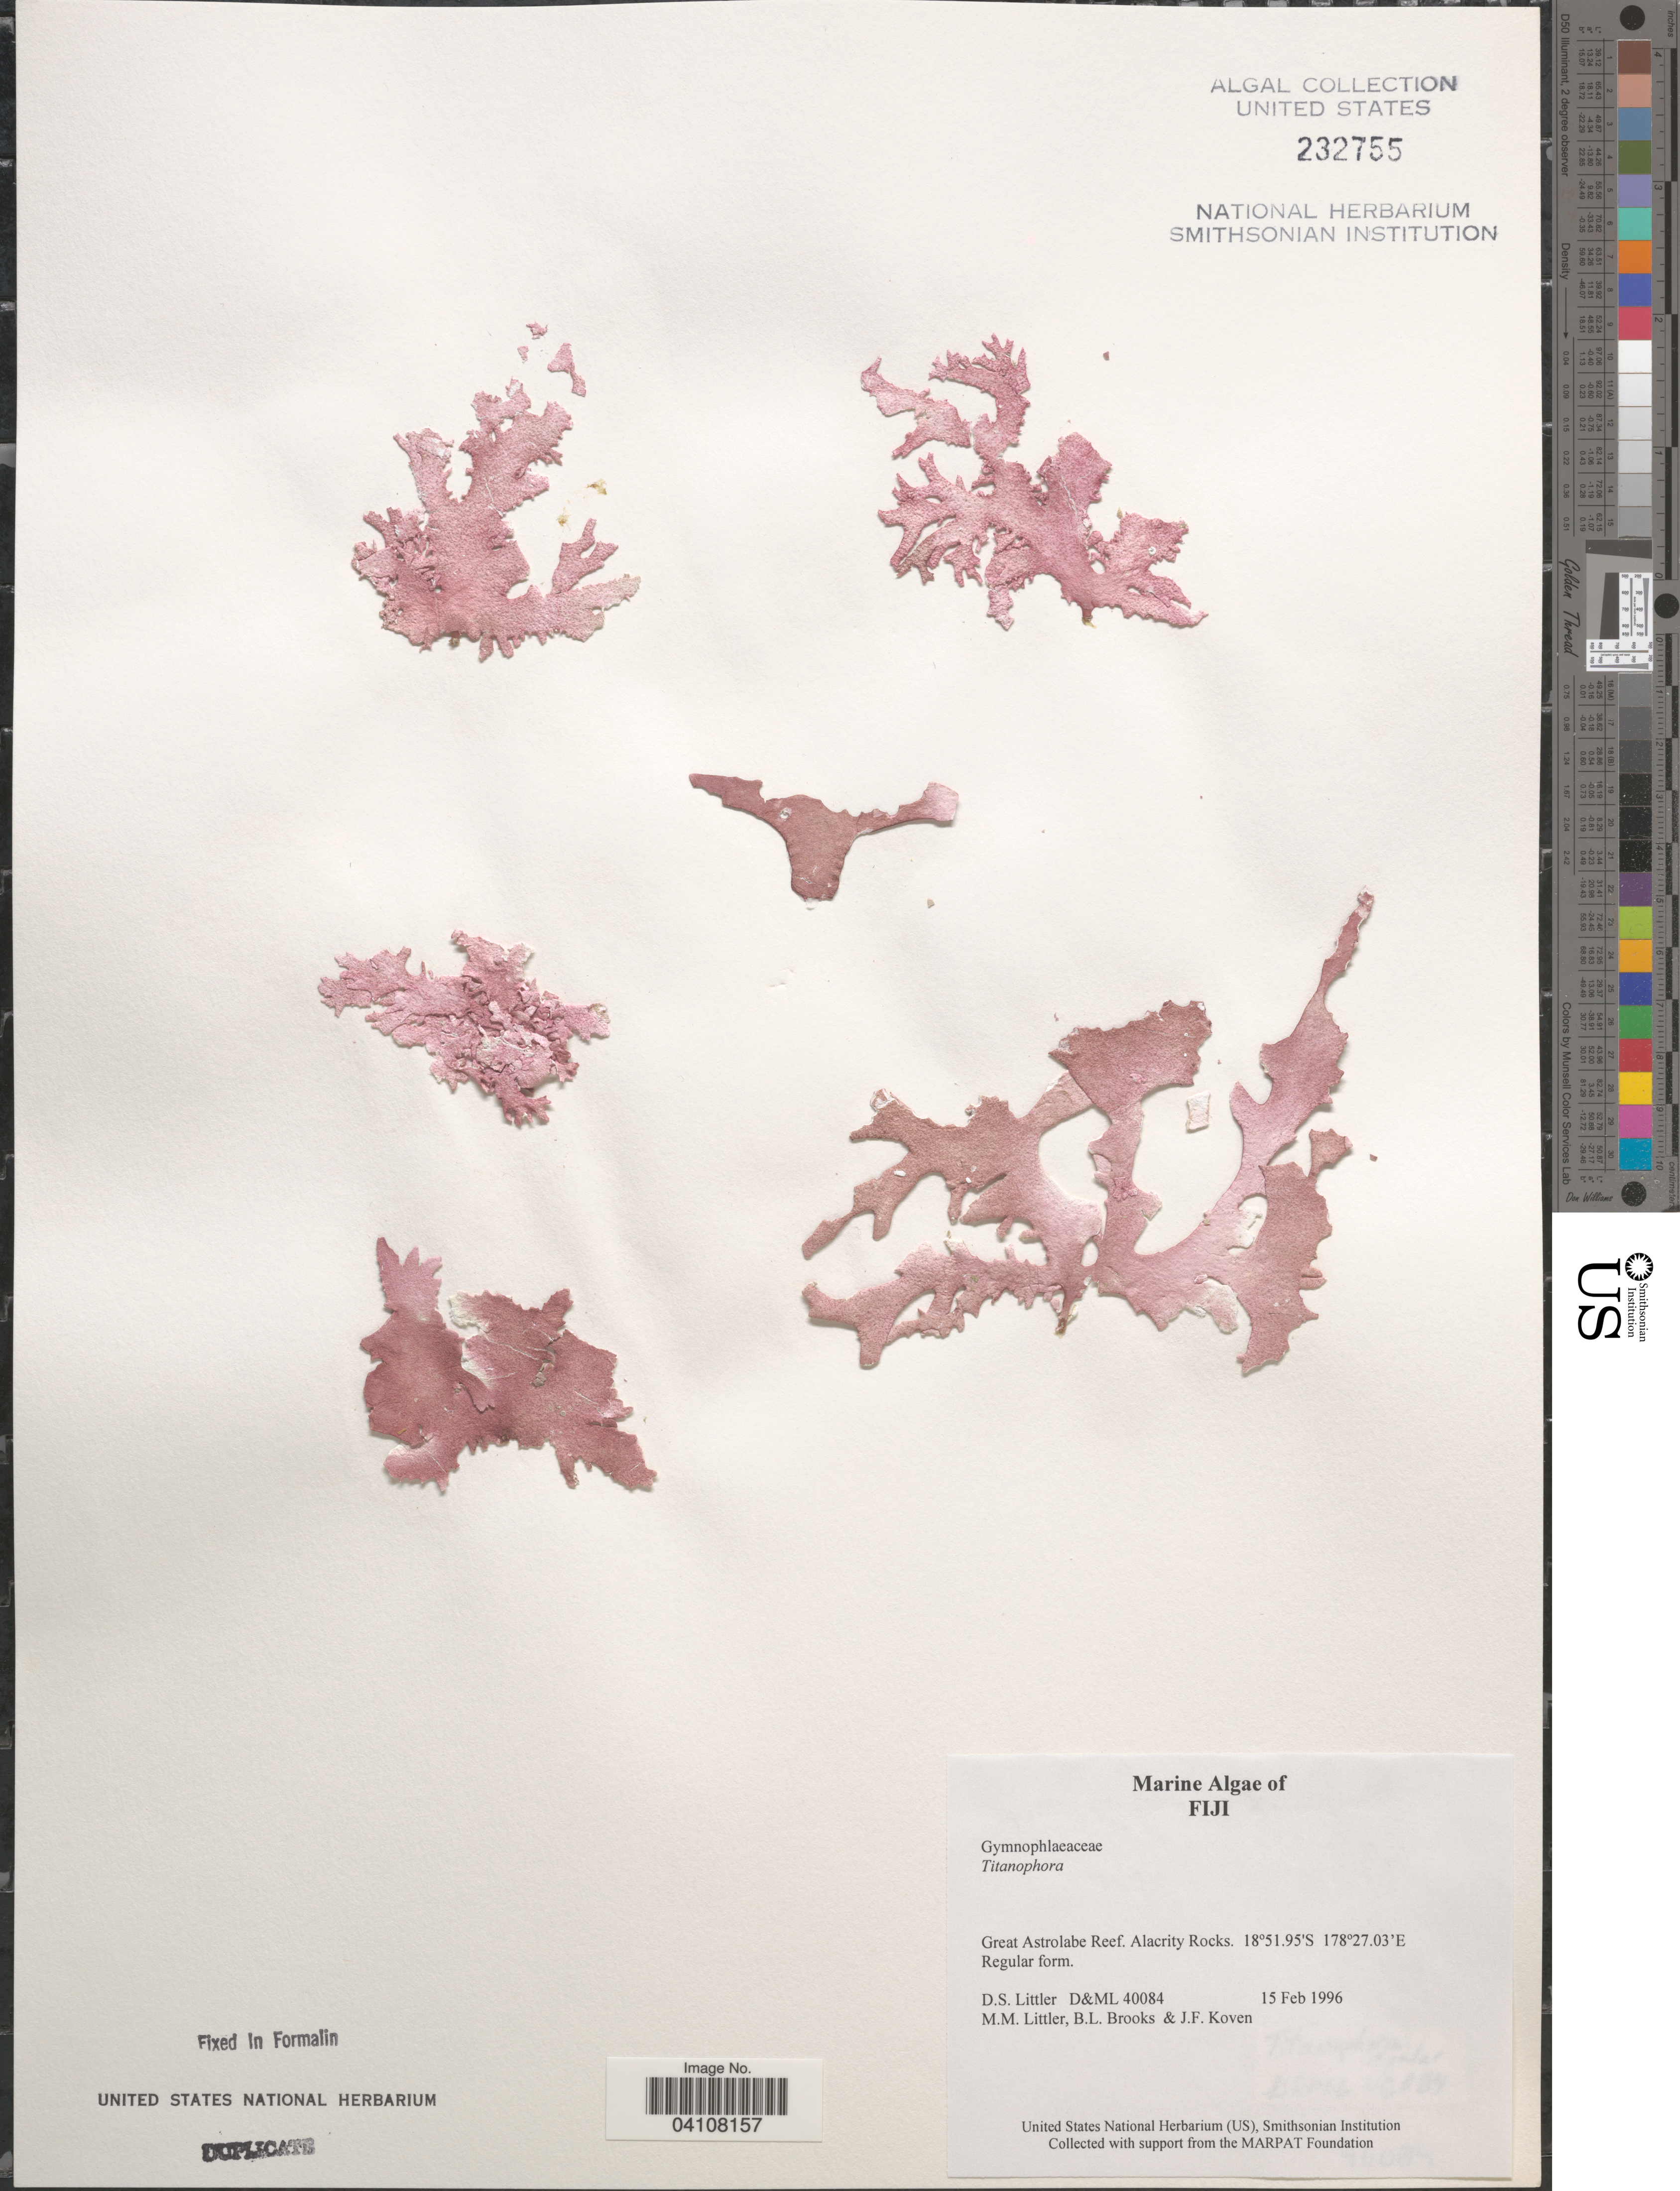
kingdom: Plantae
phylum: Rhodophyta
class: Florideophyceae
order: Nemastomatales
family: Schizymeniaceae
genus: Titanophora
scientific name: Titanophora sp.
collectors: D. S. Littler, B. Brooks & J. Koven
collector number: D&ML40084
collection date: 1996-02-15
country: Fiji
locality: Great Astrolabe Reef. Alacrity Rocks.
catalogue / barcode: US 232755